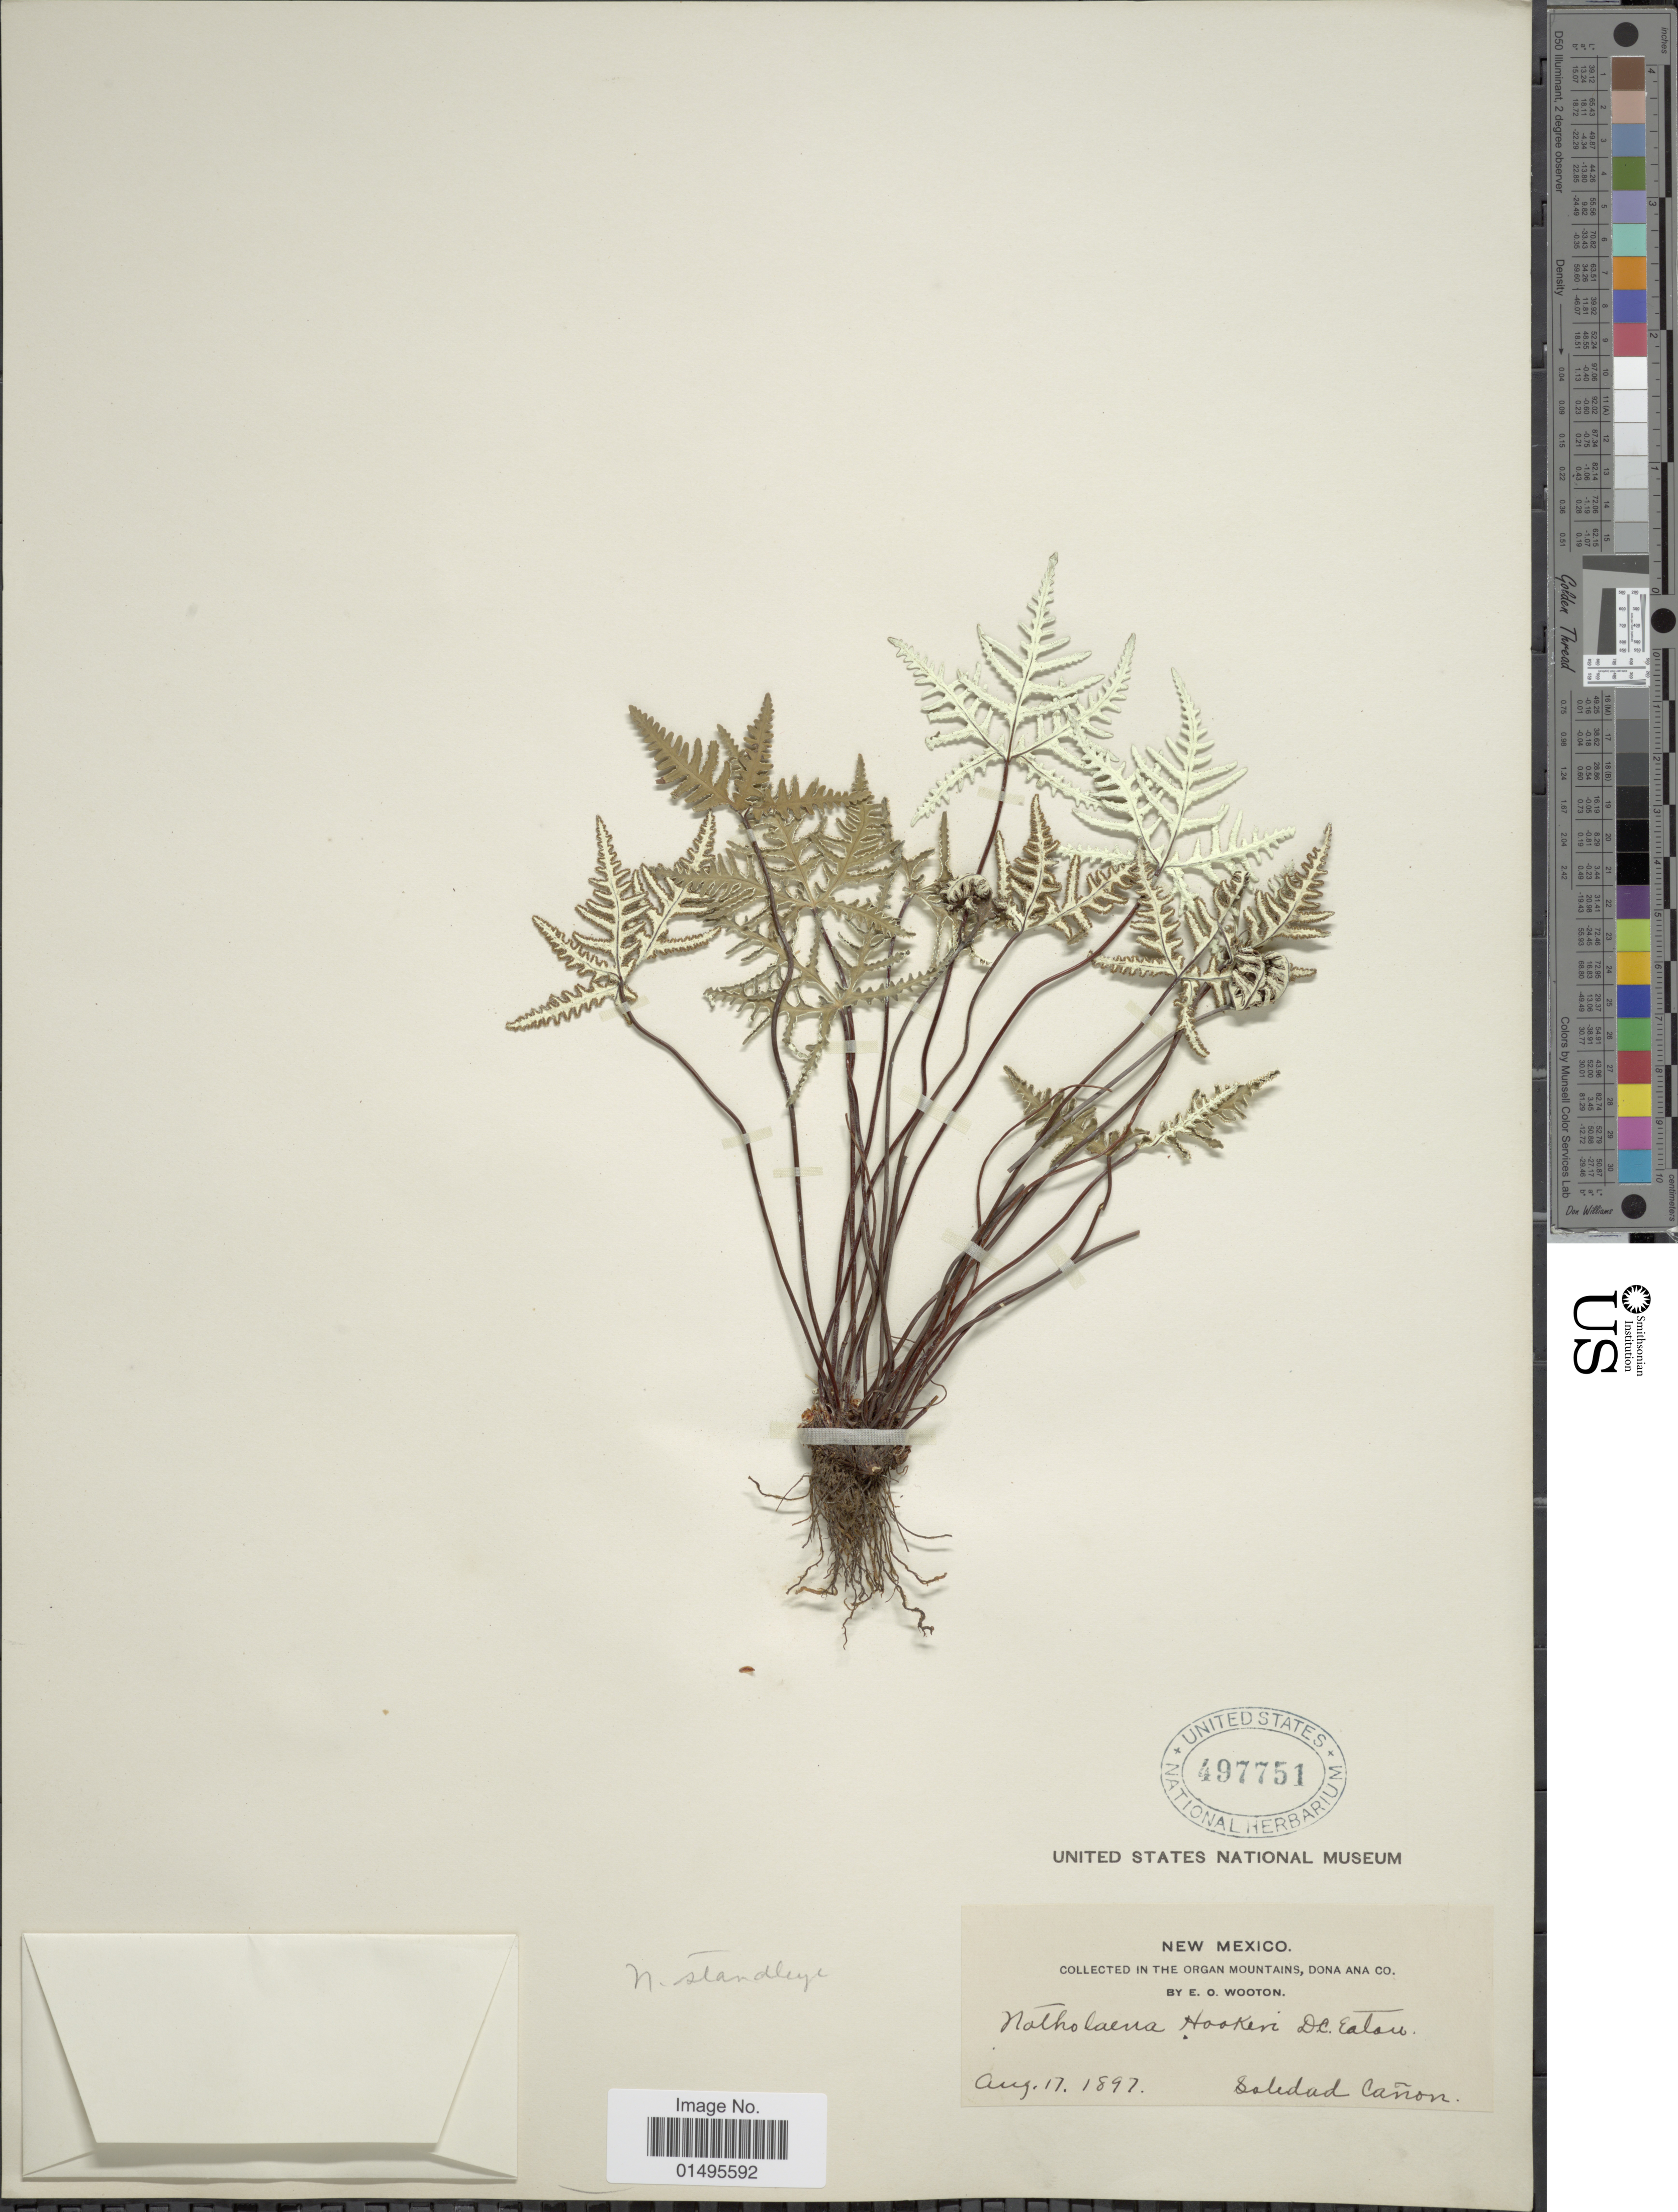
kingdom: Plantae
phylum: Tracheophyta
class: Polypodiopsida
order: Polypodiales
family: Pteridaceae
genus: Notholaena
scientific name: Notholaena standleyi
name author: Maxon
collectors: E. O. Wooton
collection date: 1897-08-17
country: United States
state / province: New Mexico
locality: Organ Mountains, Dona Ana Co., Soledad Canon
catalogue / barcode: US 497751